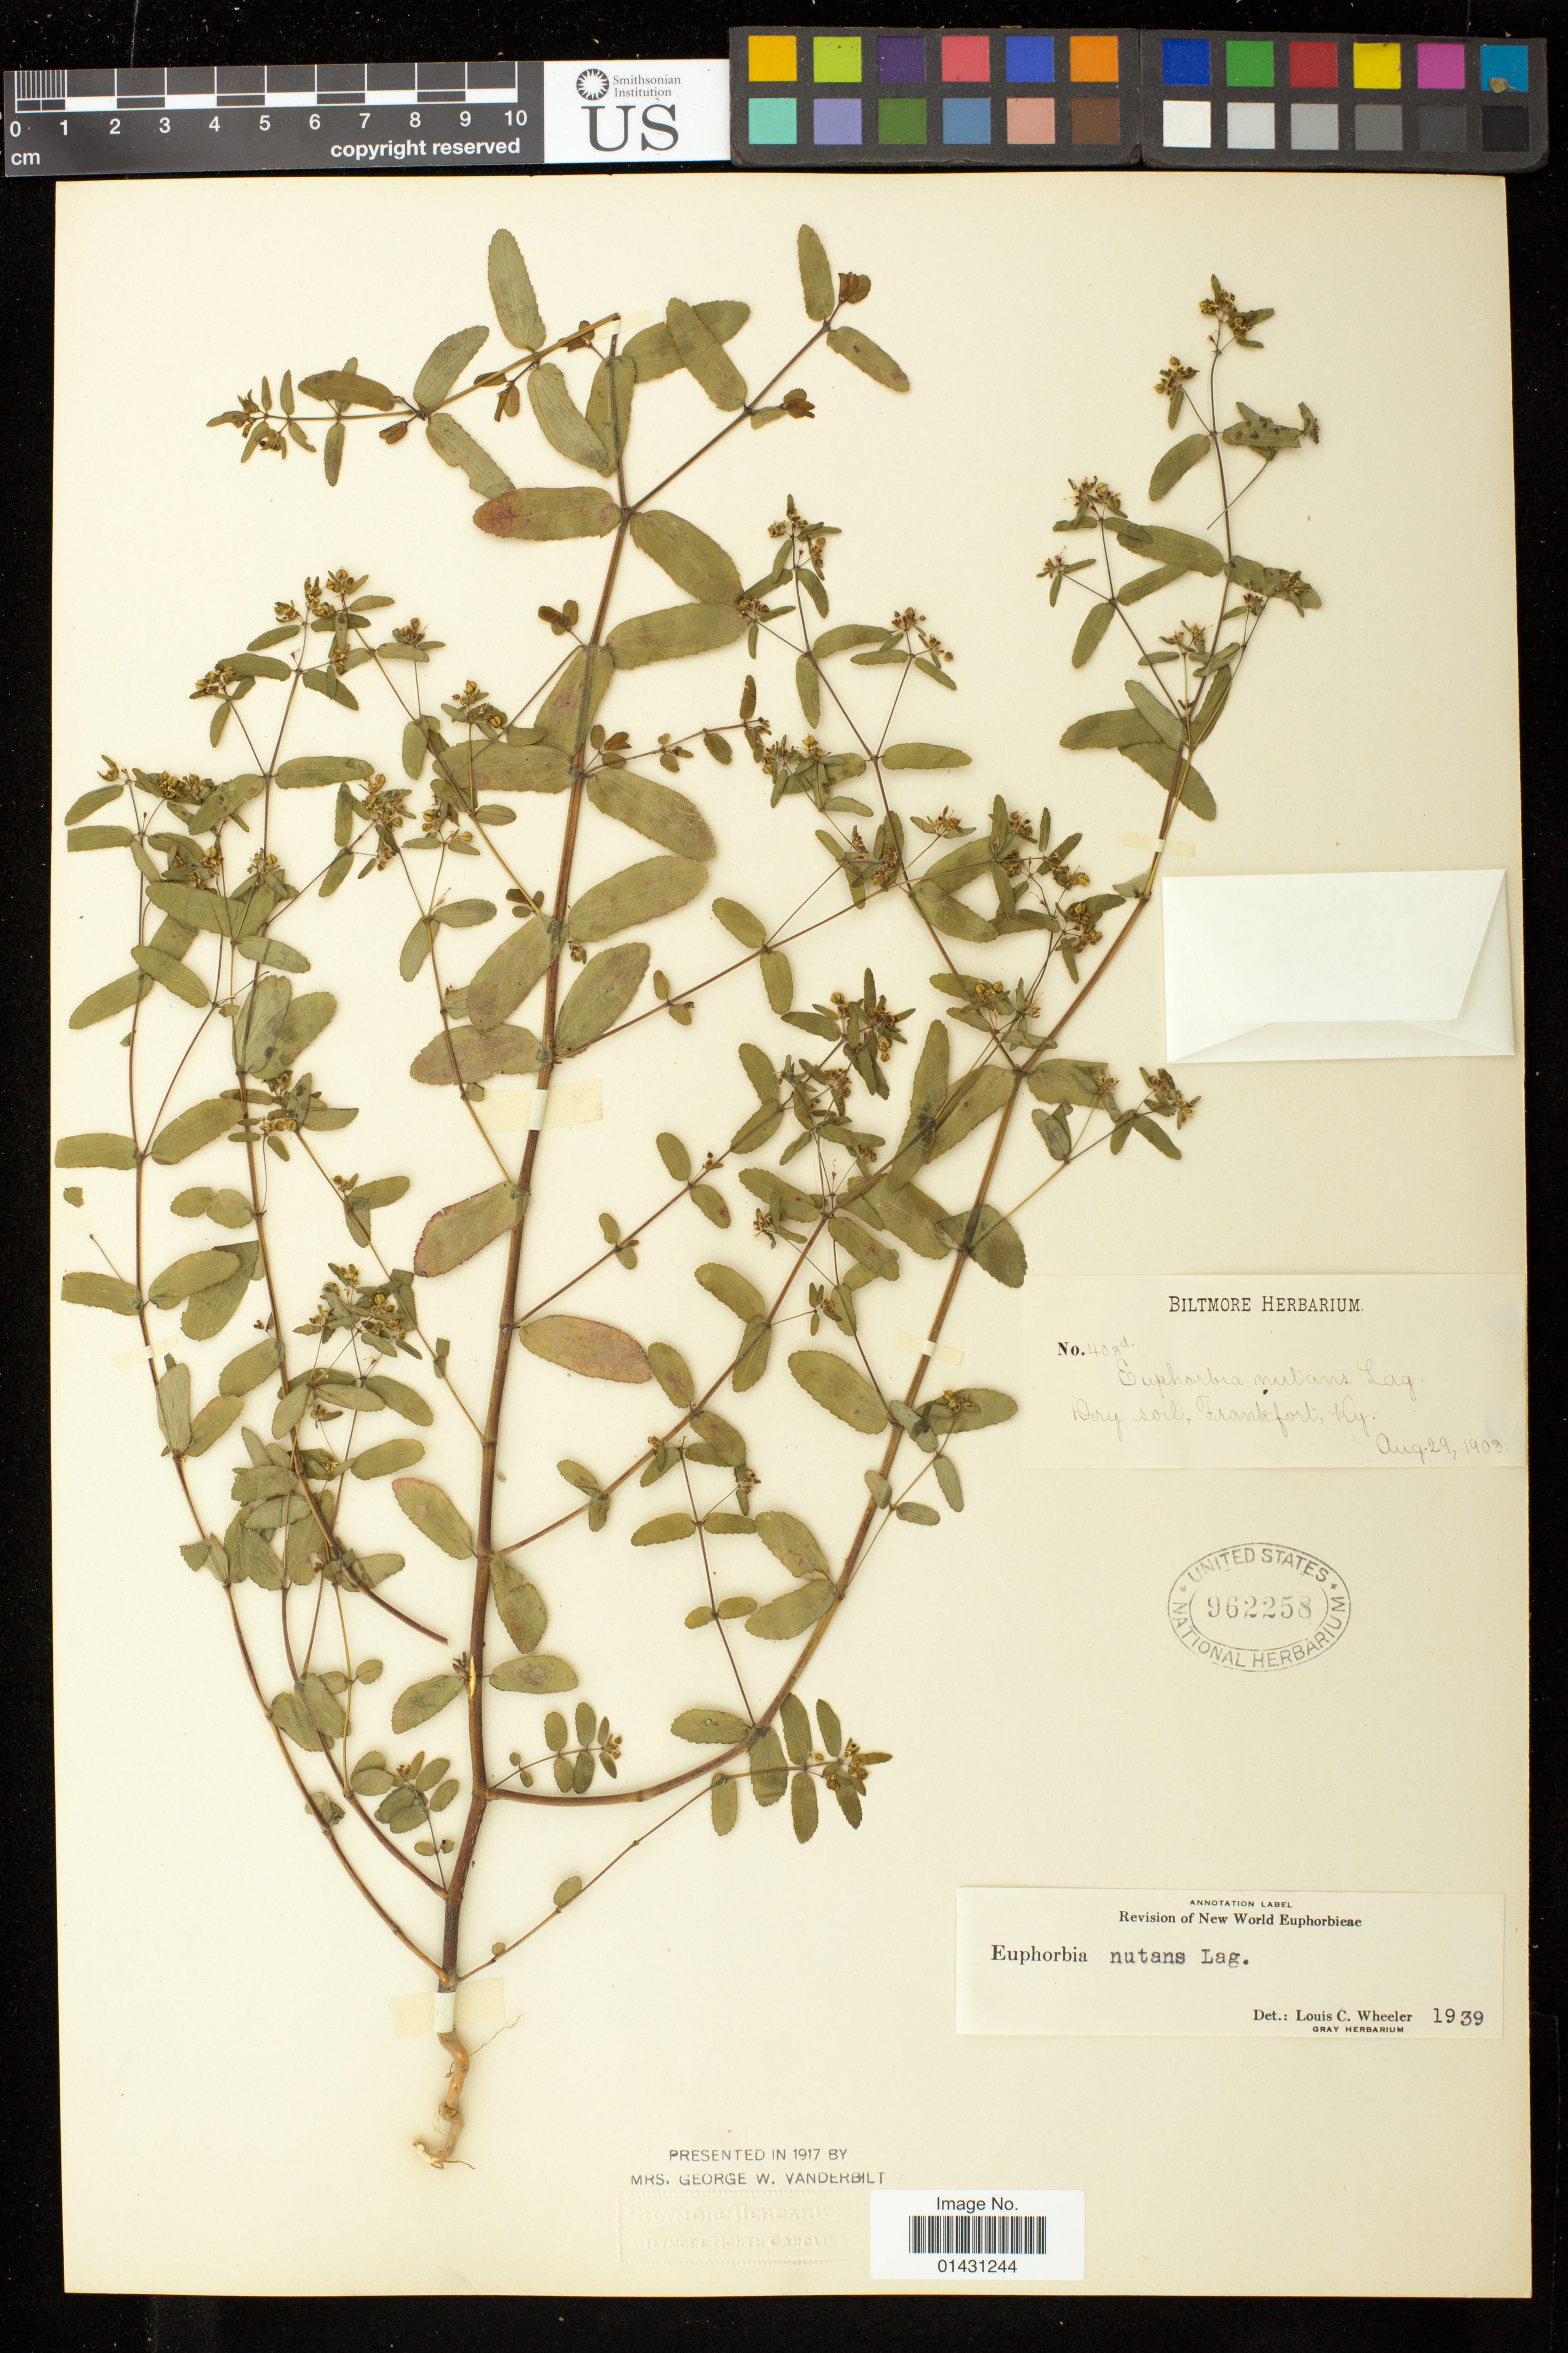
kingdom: Plantae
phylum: Tracheophyta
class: Magnoliopsida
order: Malpighiales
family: Euphorbiaceae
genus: Euphorbia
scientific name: Euphorbia maculata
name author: L.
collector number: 403d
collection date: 1903-08-29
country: United States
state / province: Kentucky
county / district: Franklin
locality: Frankfort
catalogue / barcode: US 962258